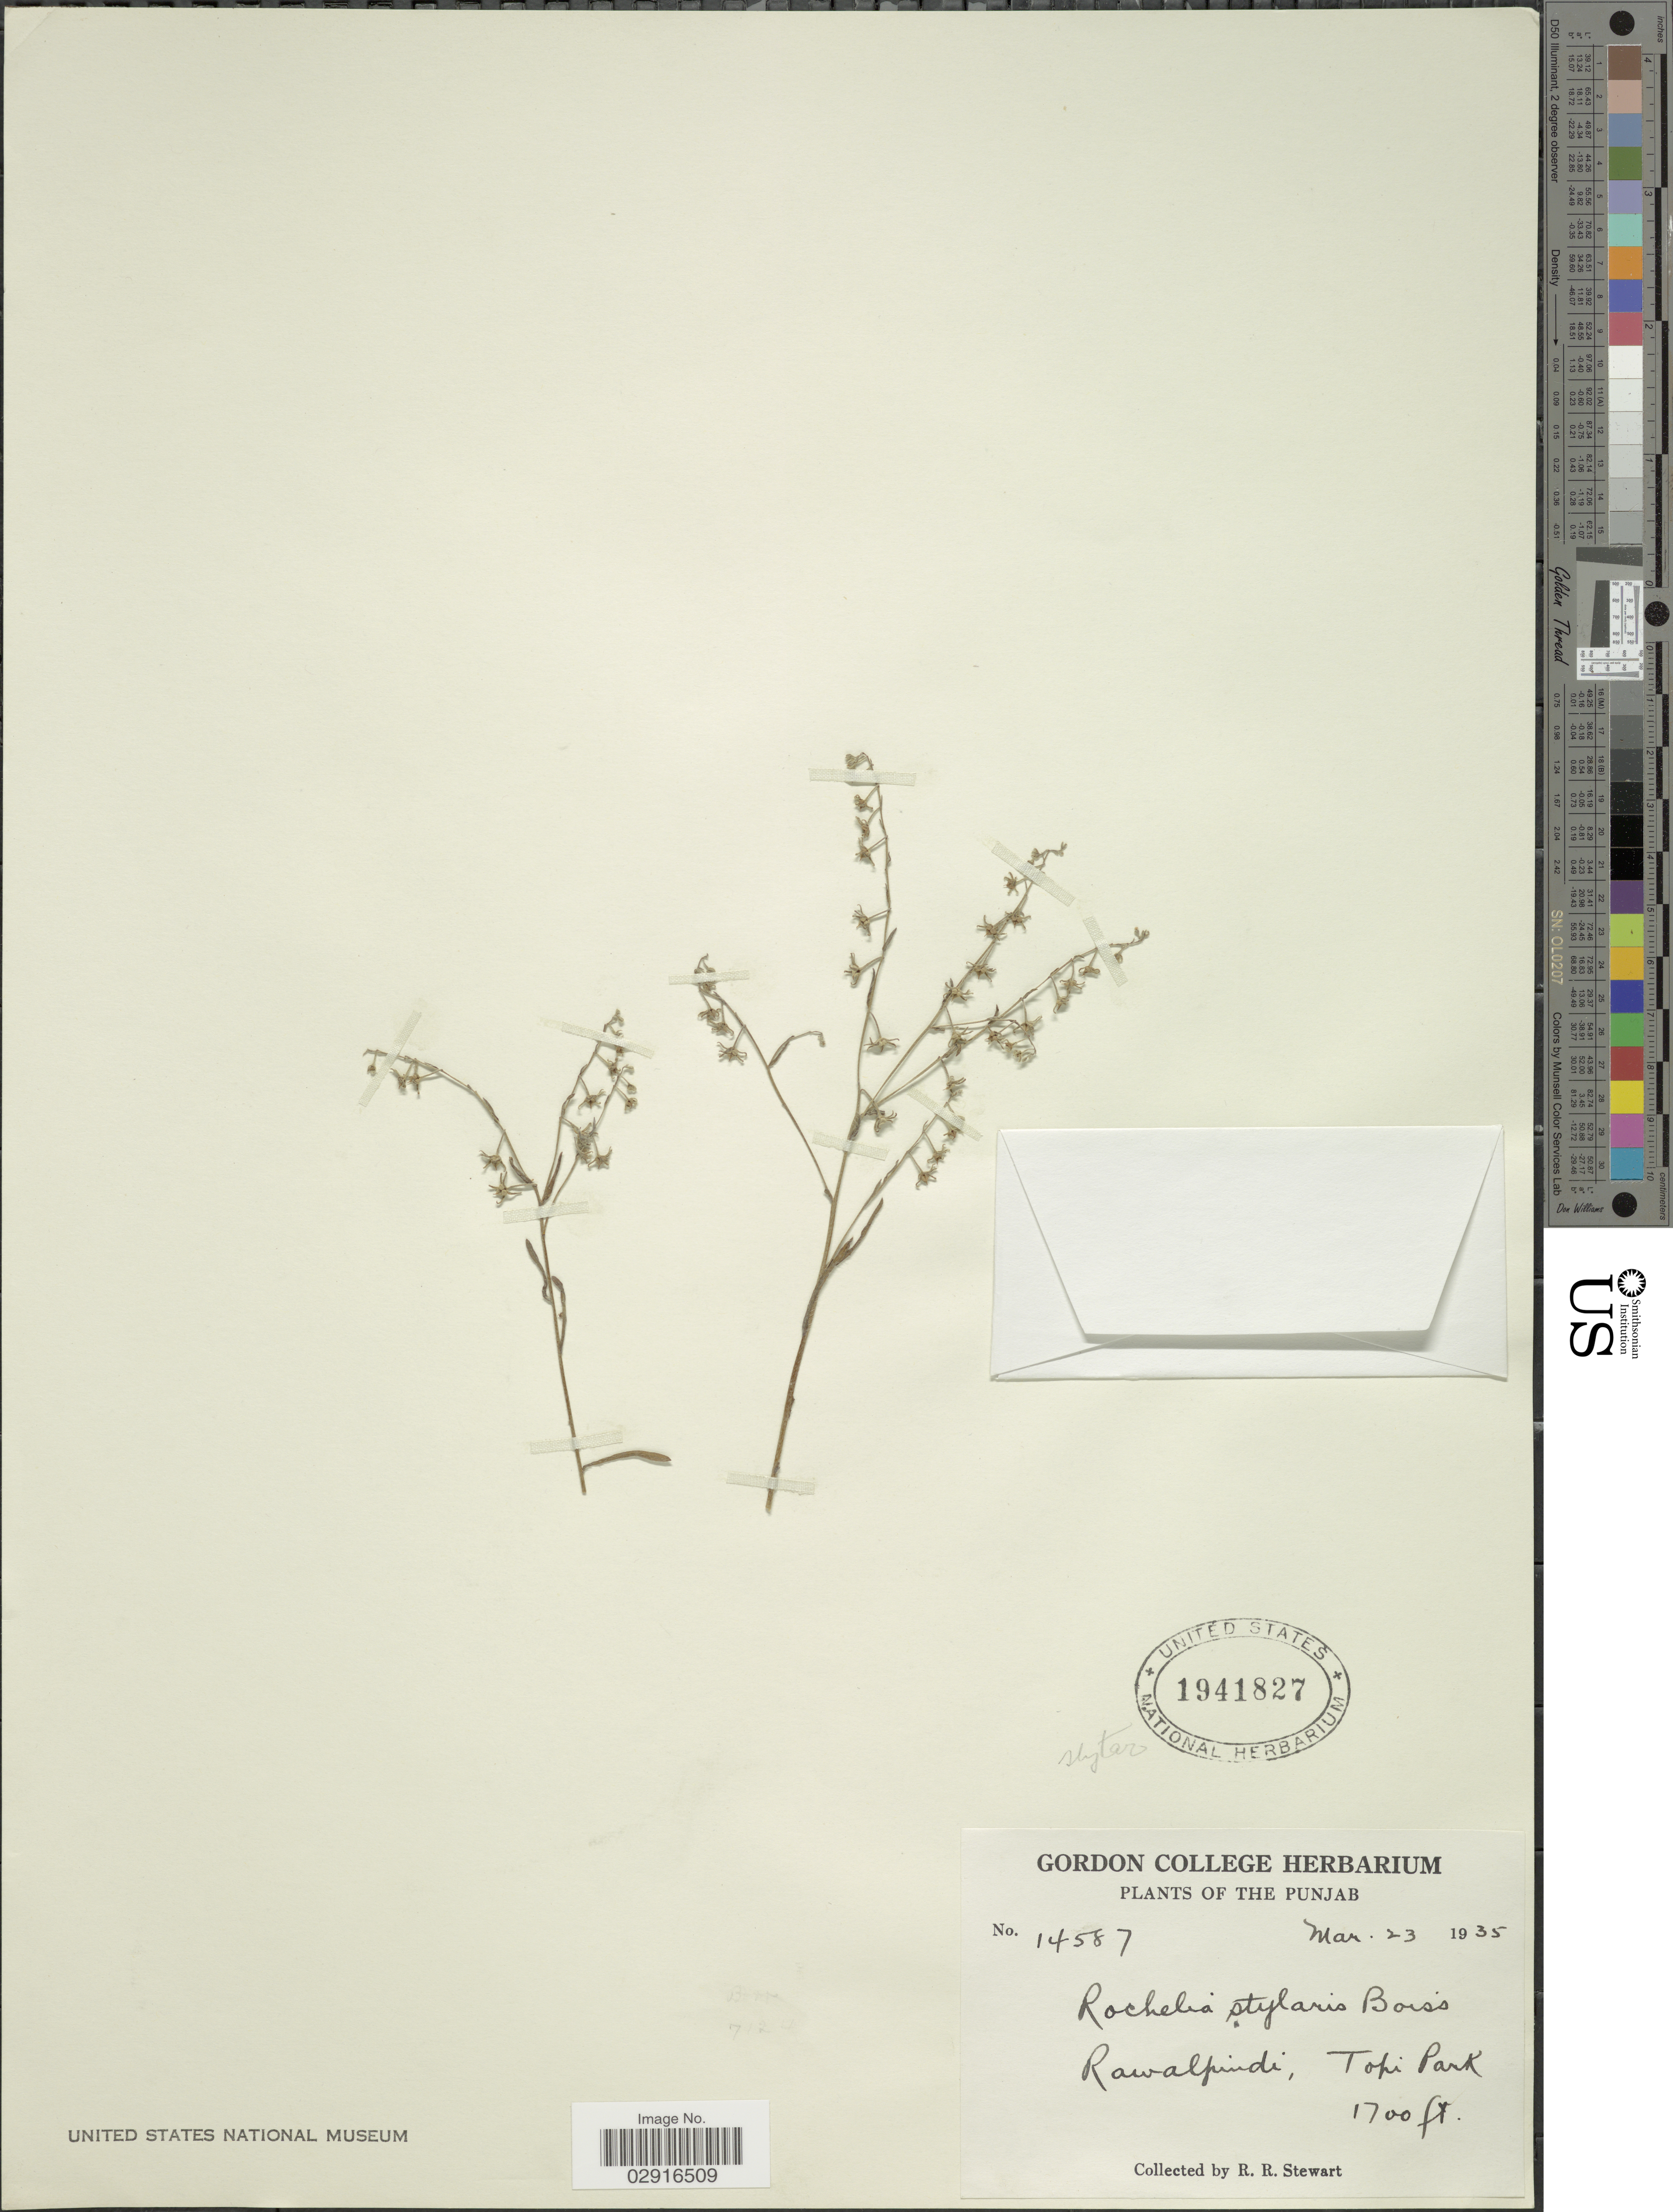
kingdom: Plantae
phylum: Tracheophyta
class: Magnoliopsida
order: Boraginales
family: Boraginaceae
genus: Rochelia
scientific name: Rochelia stylaris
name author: Boiss.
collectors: R. Stewart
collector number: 14587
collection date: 1935-03-23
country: Pakistan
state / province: Punjab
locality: Rawalpindi, Topi Park.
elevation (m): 518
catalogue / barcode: US 1941827